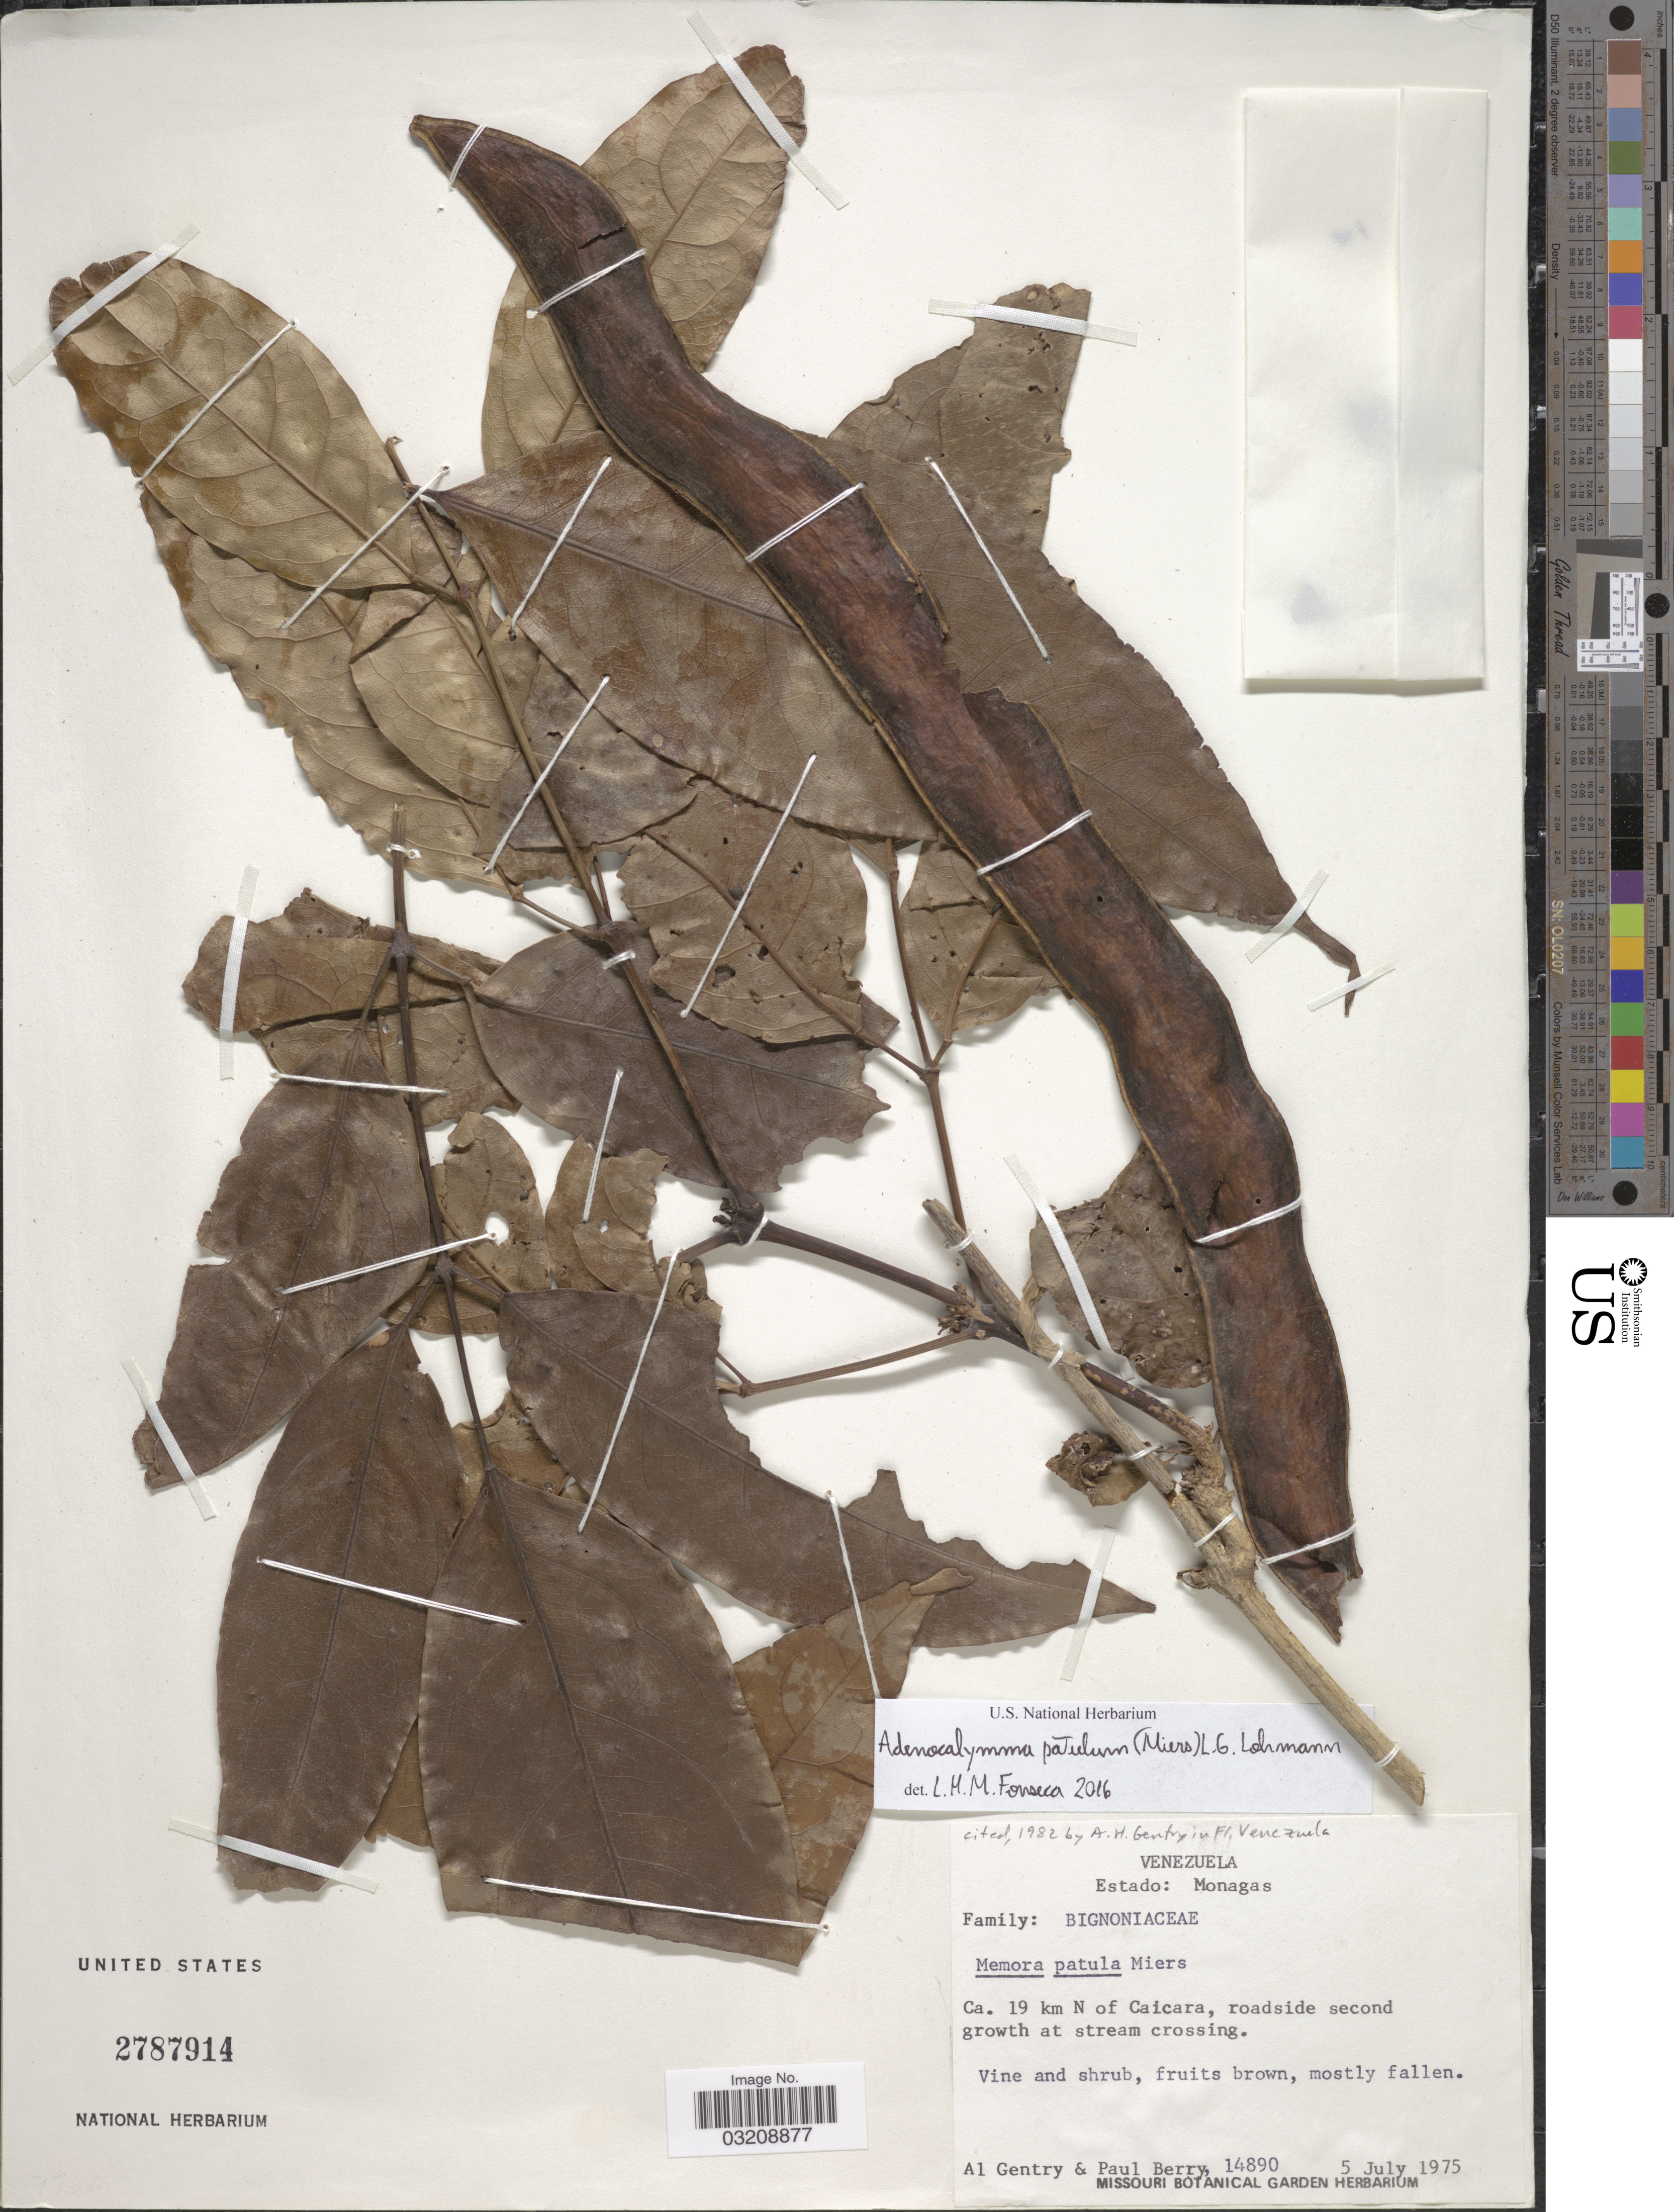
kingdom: Plantae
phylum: Tracheophyta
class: Magnoliopsida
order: Lamiales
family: Bignoniaceae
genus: Adenocalymma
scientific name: Adenocalymma patulum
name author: (Miers) L.G. Lohmann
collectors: A. H. Gentry & P. T. Berry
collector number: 14890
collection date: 1975-07-05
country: Venezuela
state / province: Monagas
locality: Ca. 19 km N of Caicara, roadside second growth at stream crossing.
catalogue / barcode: US 2787914